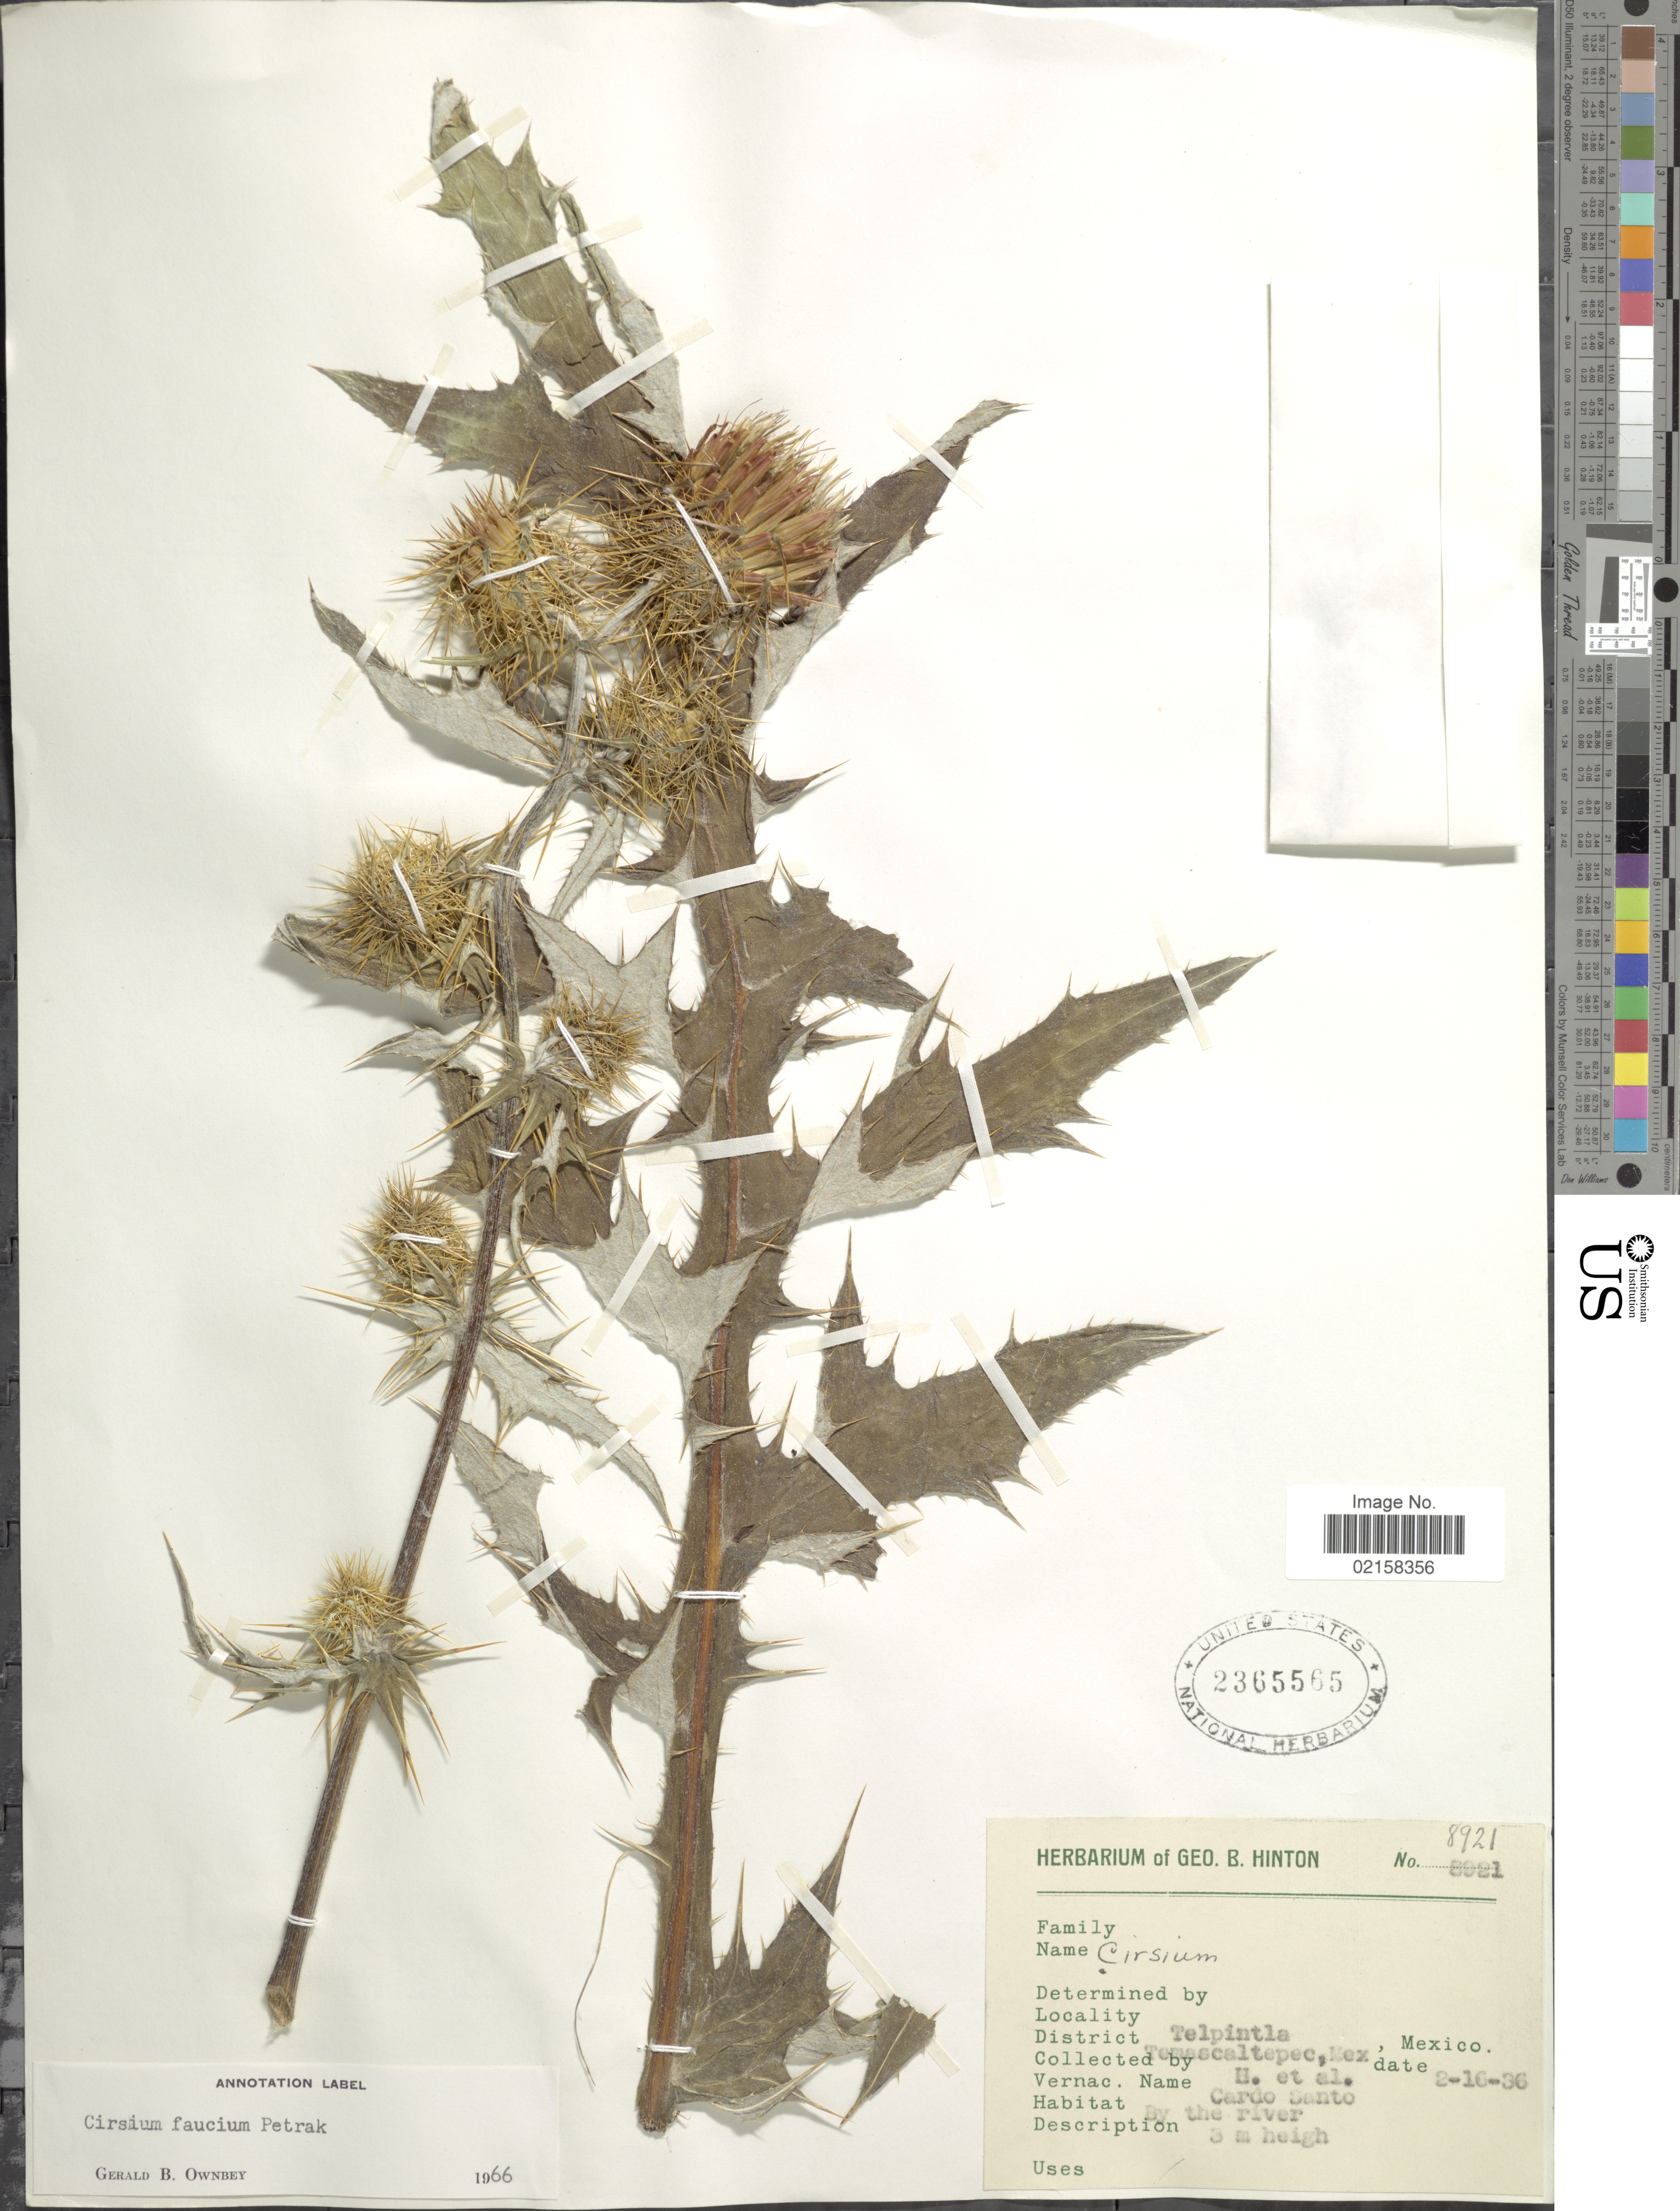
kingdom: Plantae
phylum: Tracheophyta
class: Magnoliopsida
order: Asterales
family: Asteraceae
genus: Cirsium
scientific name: Cirsium faucium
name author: Petr.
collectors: G. B. Hinton & et al.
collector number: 8921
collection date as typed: Transcribed d/m/y: 16/2/36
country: Mexico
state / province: México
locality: Telpintla, District Temascaltepec, Mex.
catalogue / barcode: US 2365565